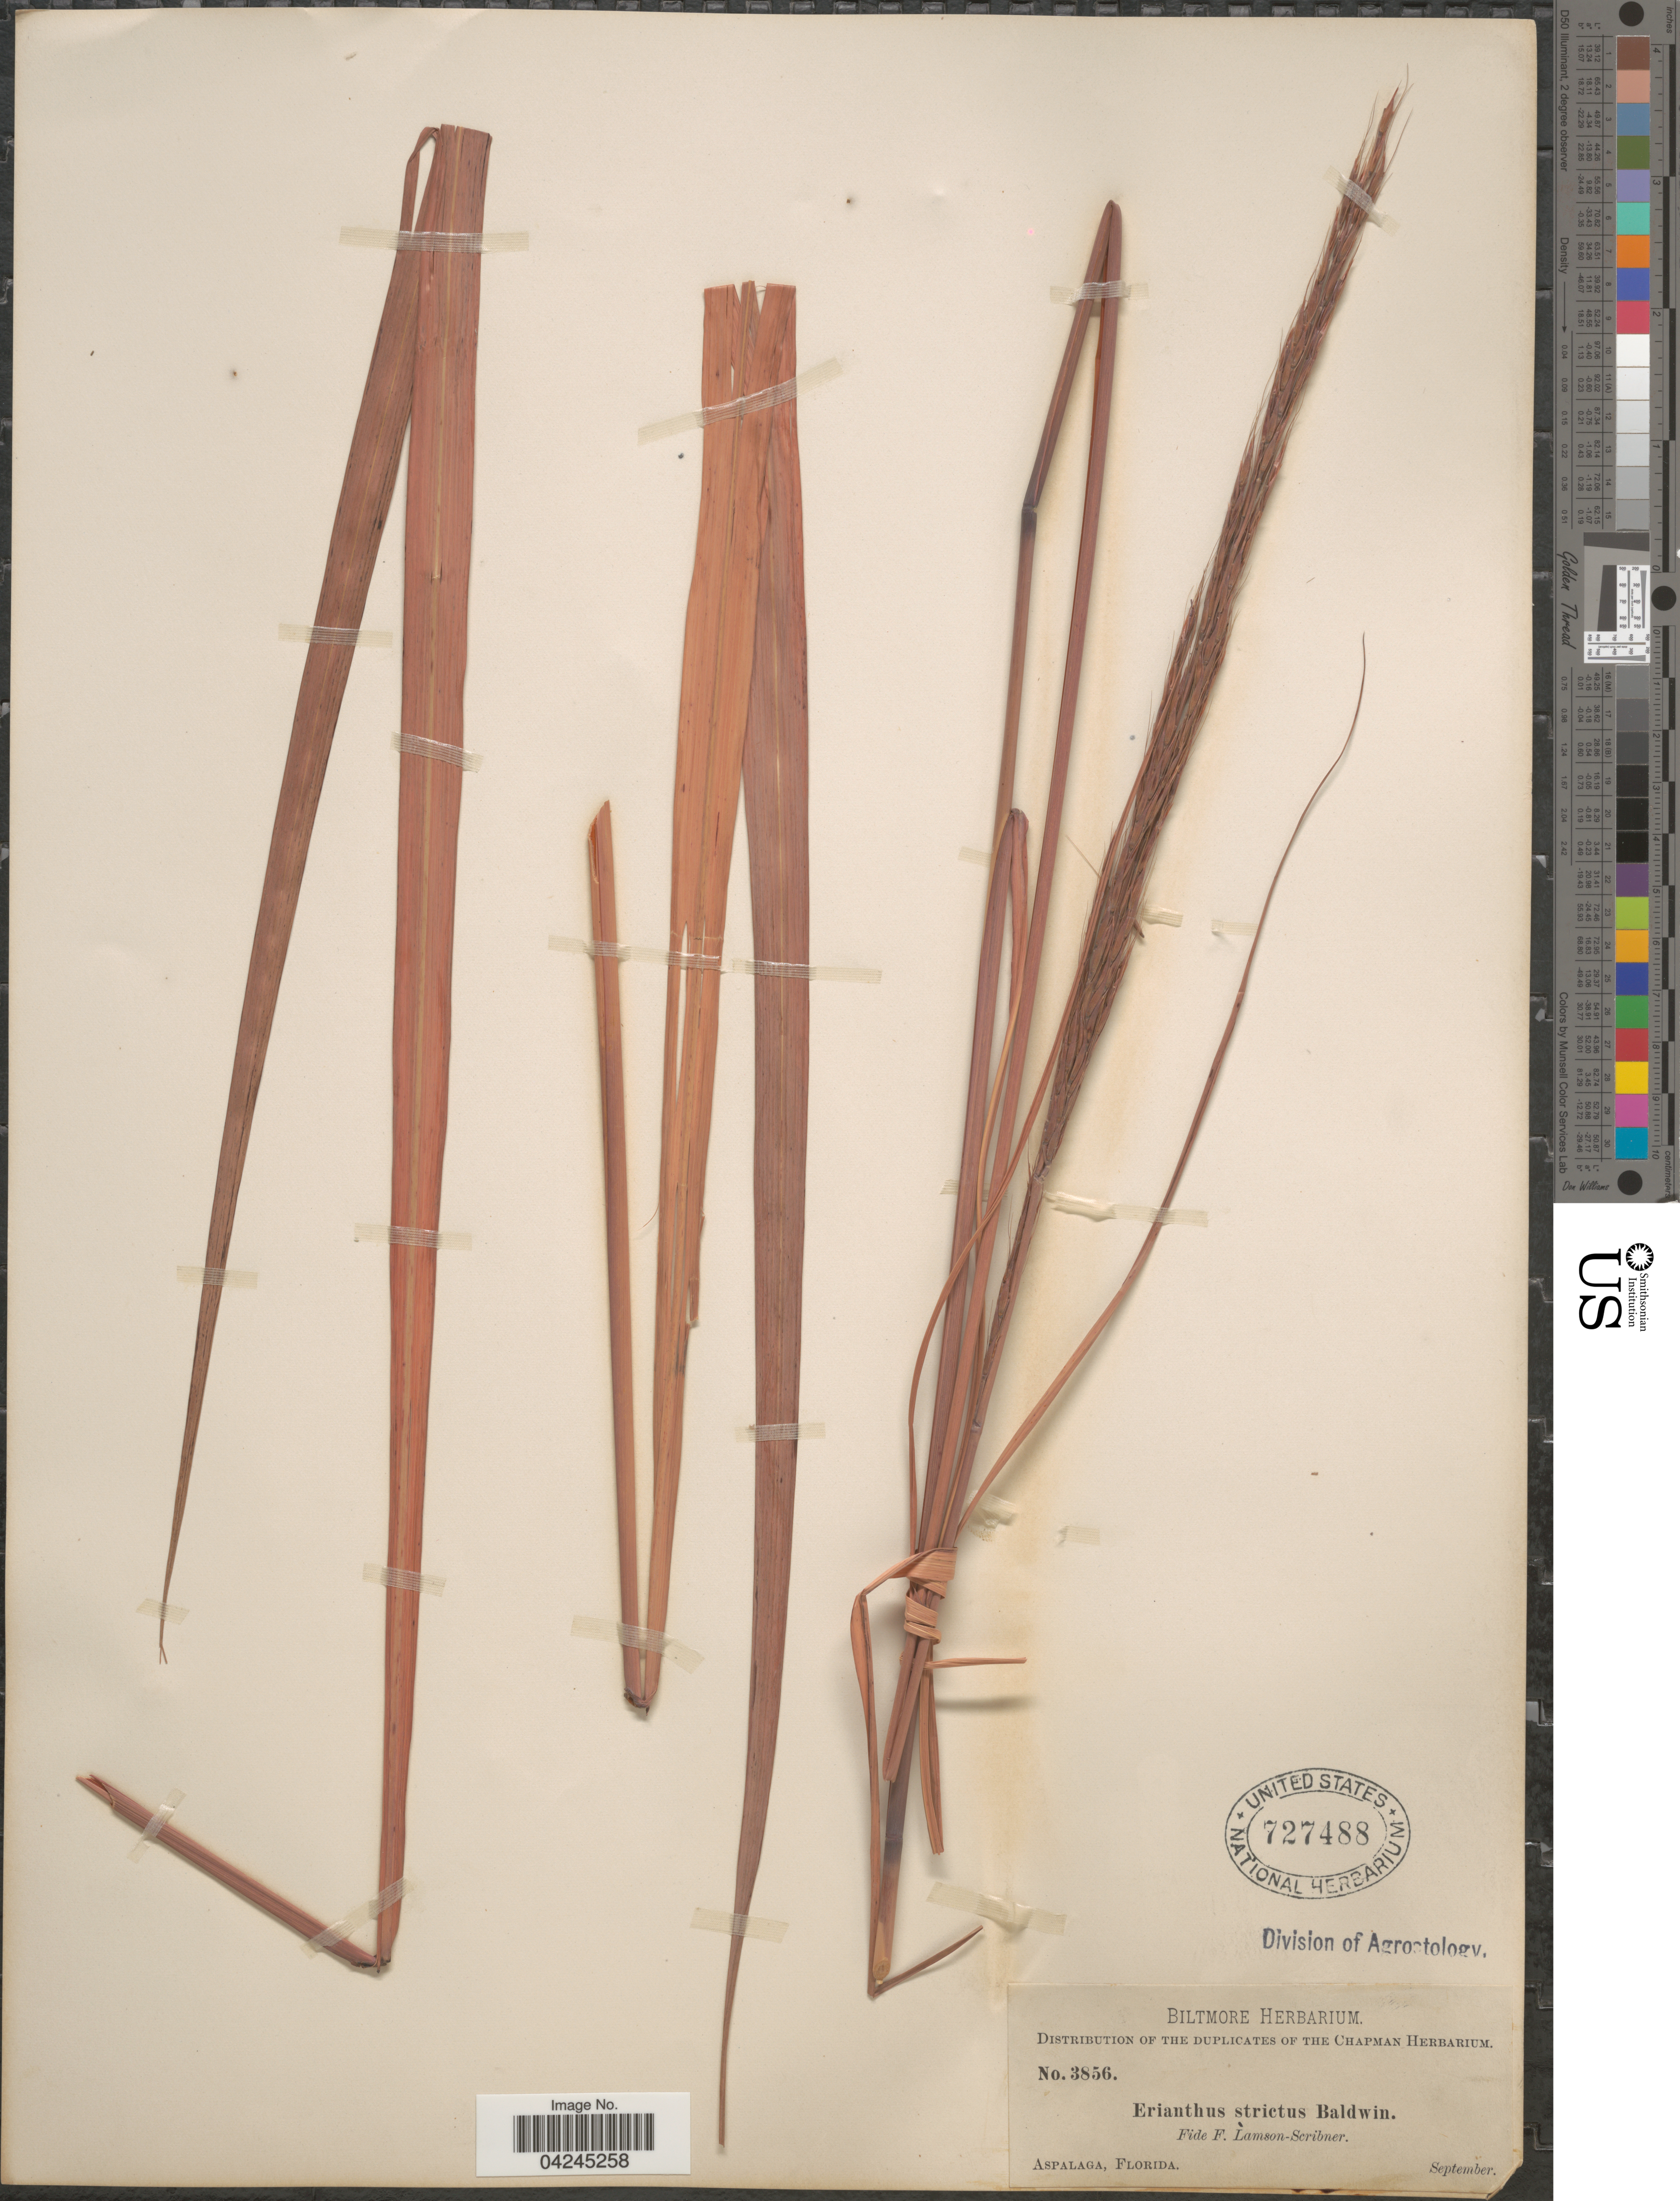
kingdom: Plantae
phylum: Tracheophyta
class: Liliopsida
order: Poales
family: Poaceae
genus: Erianthus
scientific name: Erianthus strictus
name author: Baldwin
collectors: ex herb. Biltmore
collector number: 3856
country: United States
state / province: Florida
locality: Aspalaga.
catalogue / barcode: US 727488